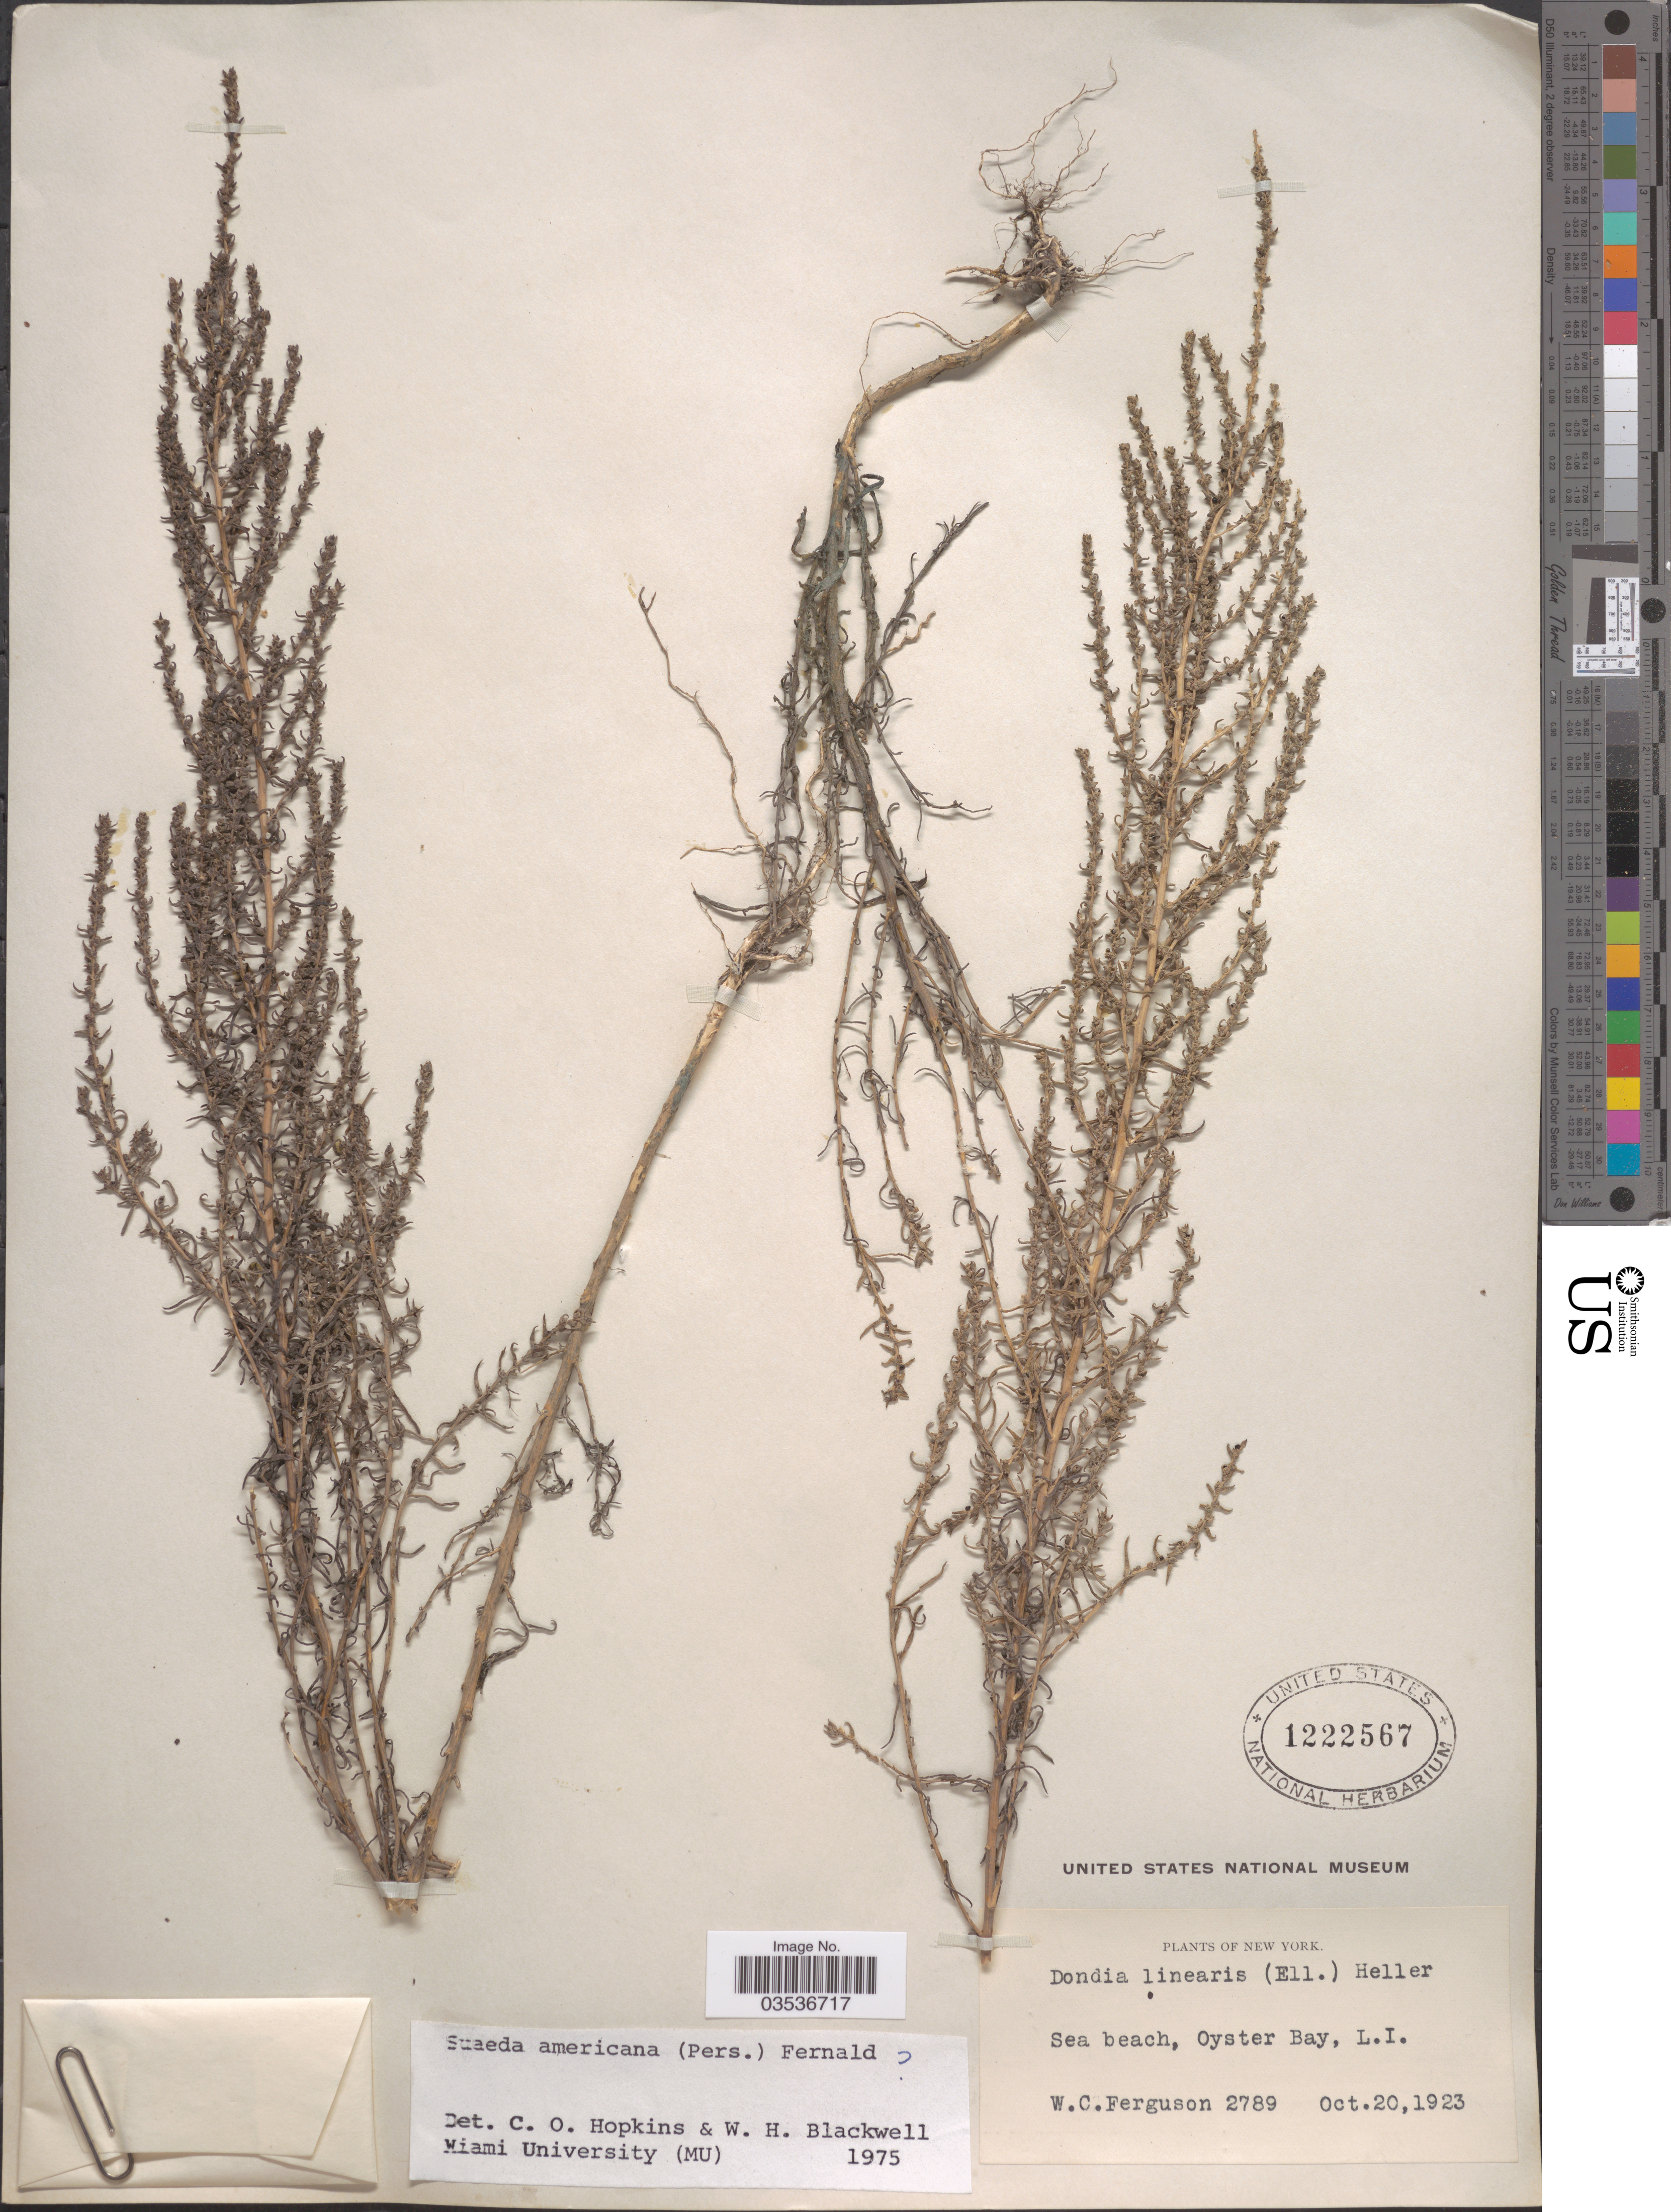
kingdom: Plantae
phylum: Tracheophyta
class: Magnoliopsida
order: Caryophyllales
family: Amaranthaceae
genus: Suaeda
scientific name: Suaeda americana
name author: (Pers.) Fernald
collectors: W. Ferguson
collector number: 2789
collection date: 1923-10-20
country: United States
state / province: New York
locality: Sea beach, Oyster Bay, L.I.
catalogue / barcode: US 1222567